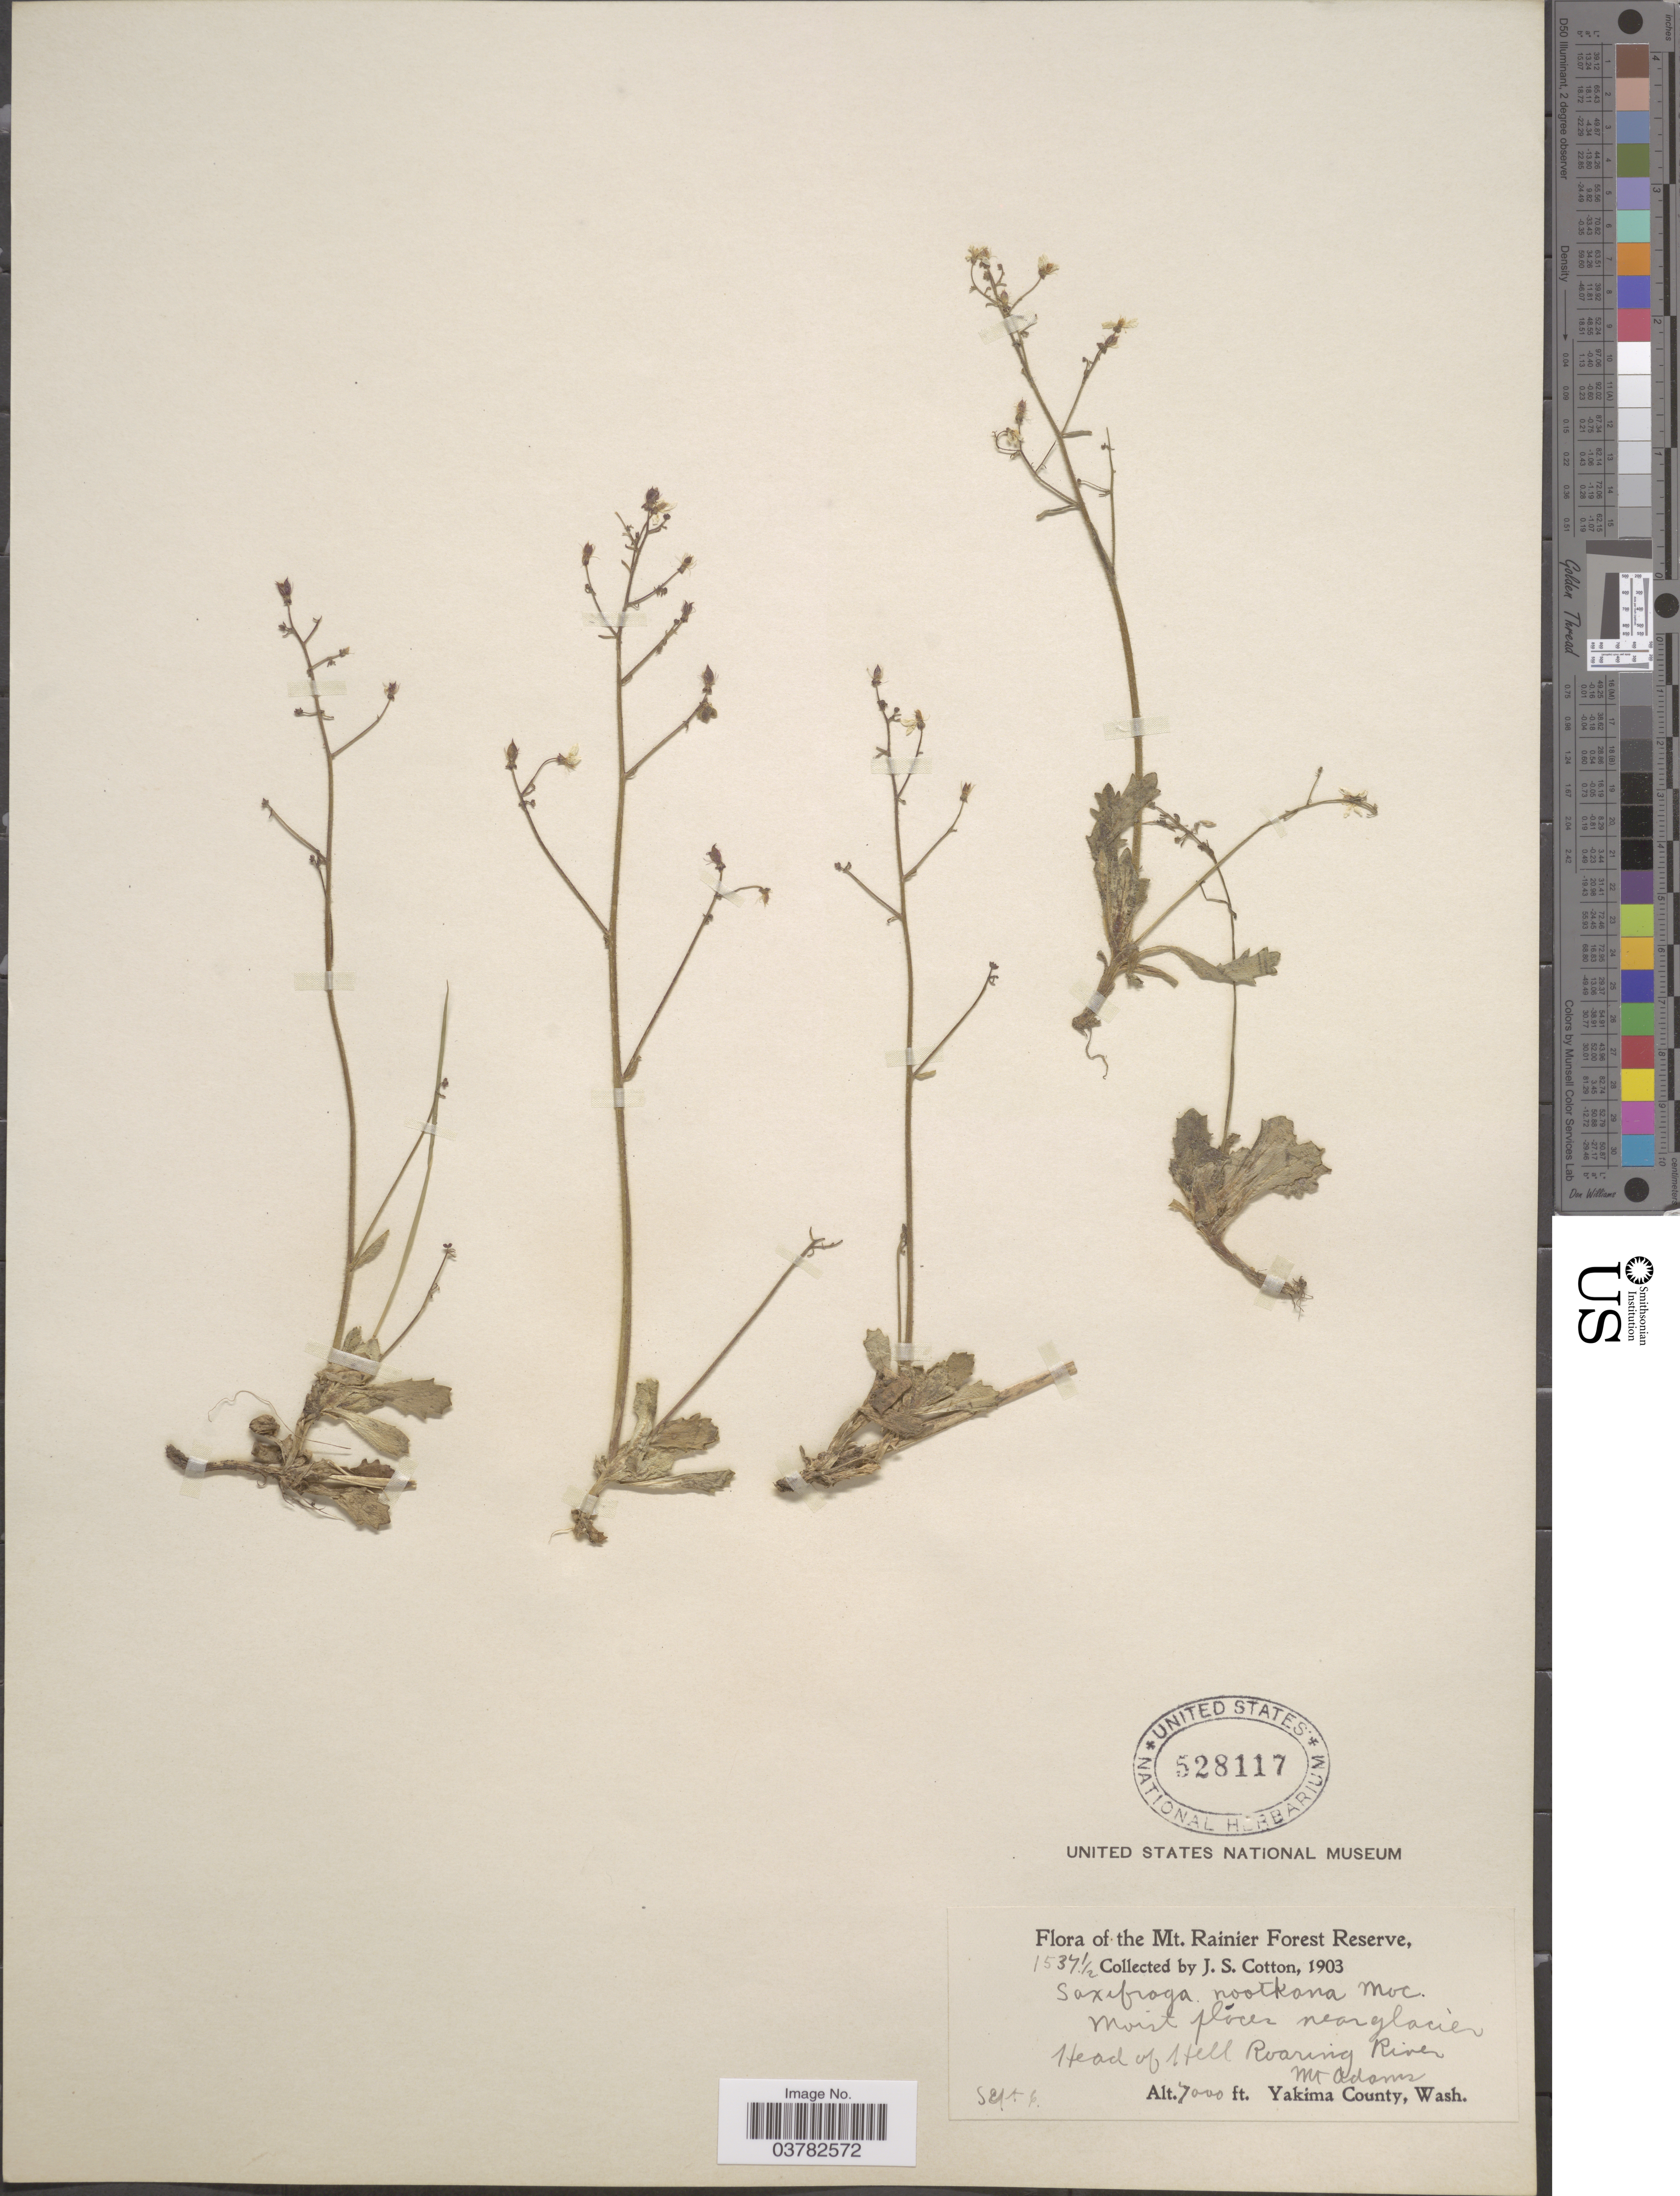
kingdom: Plantae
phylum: Tracheophyta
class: Magnoliopsida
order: Saxifragales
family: Saxifragaceae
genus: Micranthes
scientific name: Micranthes stellaris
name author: (L.) Galasso et al.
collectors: J. S. Cotton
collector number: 1537½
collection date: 1903-09-06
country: United States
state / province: Washington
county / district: Yakima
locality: The Mt. Rainier Forest Reserve. Near glacier Head of Hell Roaring River. Mt. Adams. Yakima County.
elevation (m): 2134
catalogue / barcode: US 528117